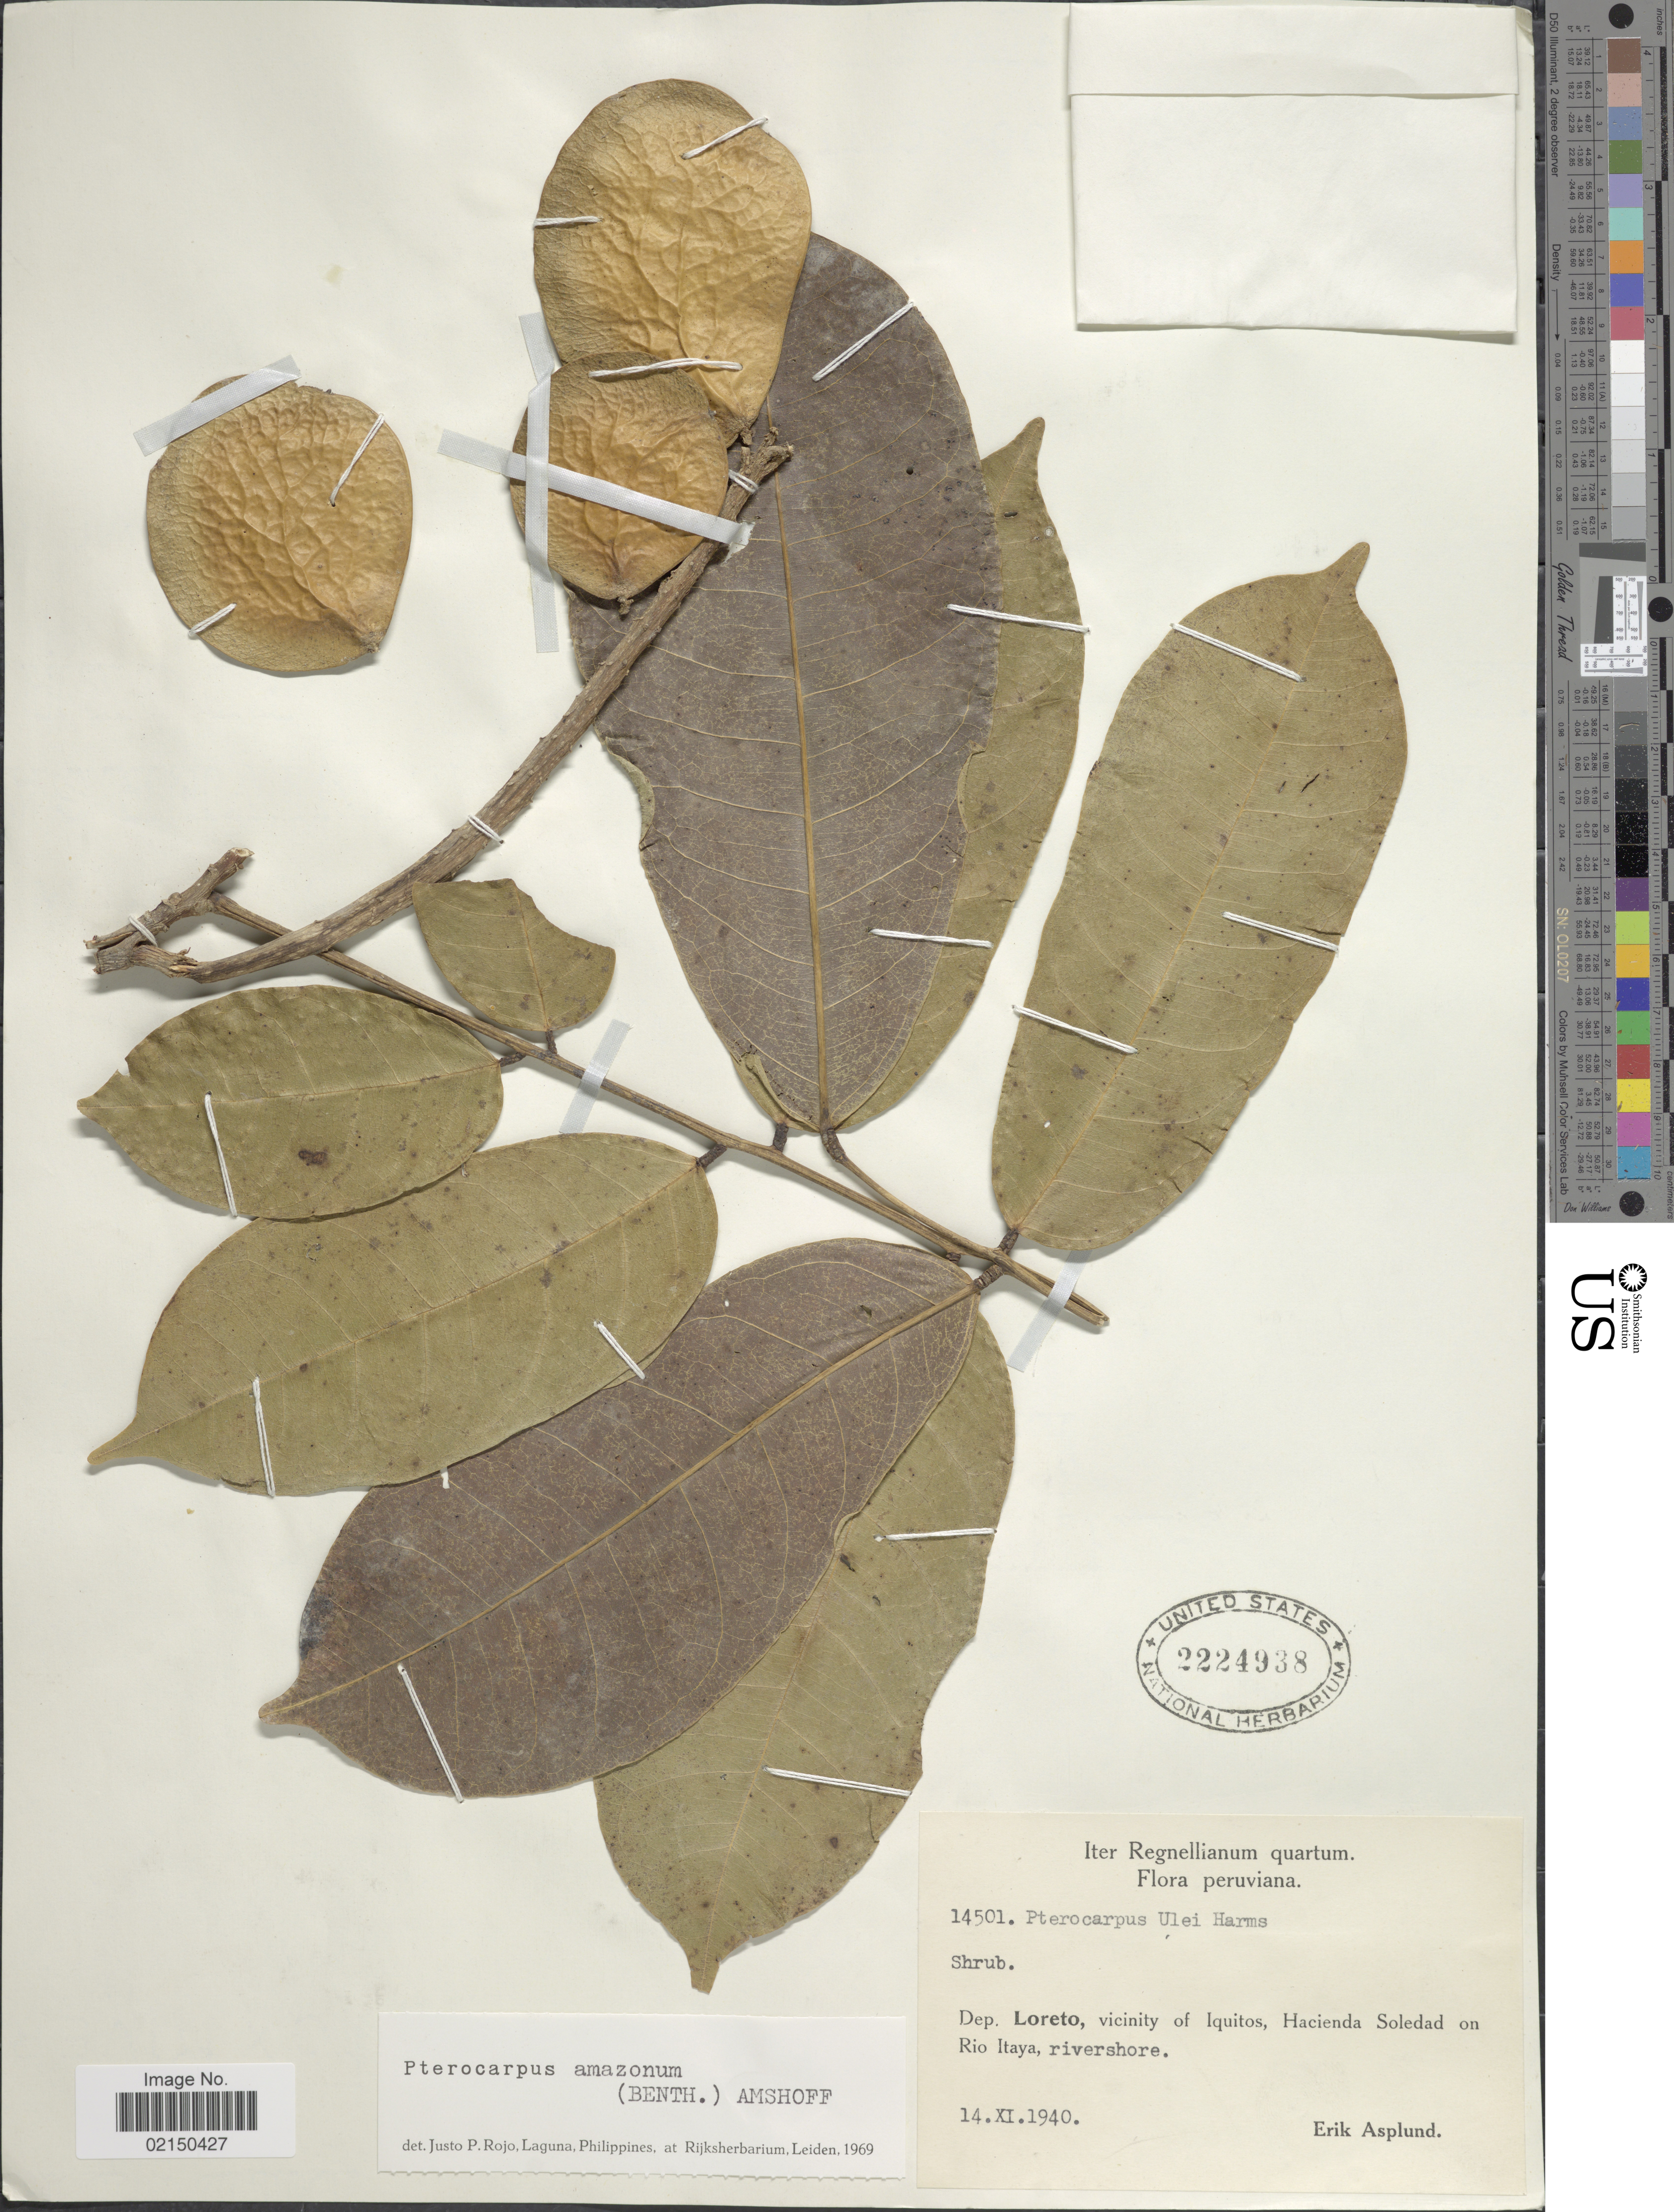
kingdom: Plantae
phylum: Tracheophyta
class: Magnoliopsida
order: Fabales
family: Fabaceae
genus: Pterocarpus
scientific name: Pterocarpus amazonum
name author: (Benth.) Amshoff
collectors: E. Asplund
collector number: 14501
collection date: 1940-11-14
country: Peru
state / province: Loreto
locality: Iter Regnellianum quartum, peruviana, vicinity of Iquitos, Hacienda Soledad on Rio Itaya, rivershore.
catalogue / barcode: US 2224938